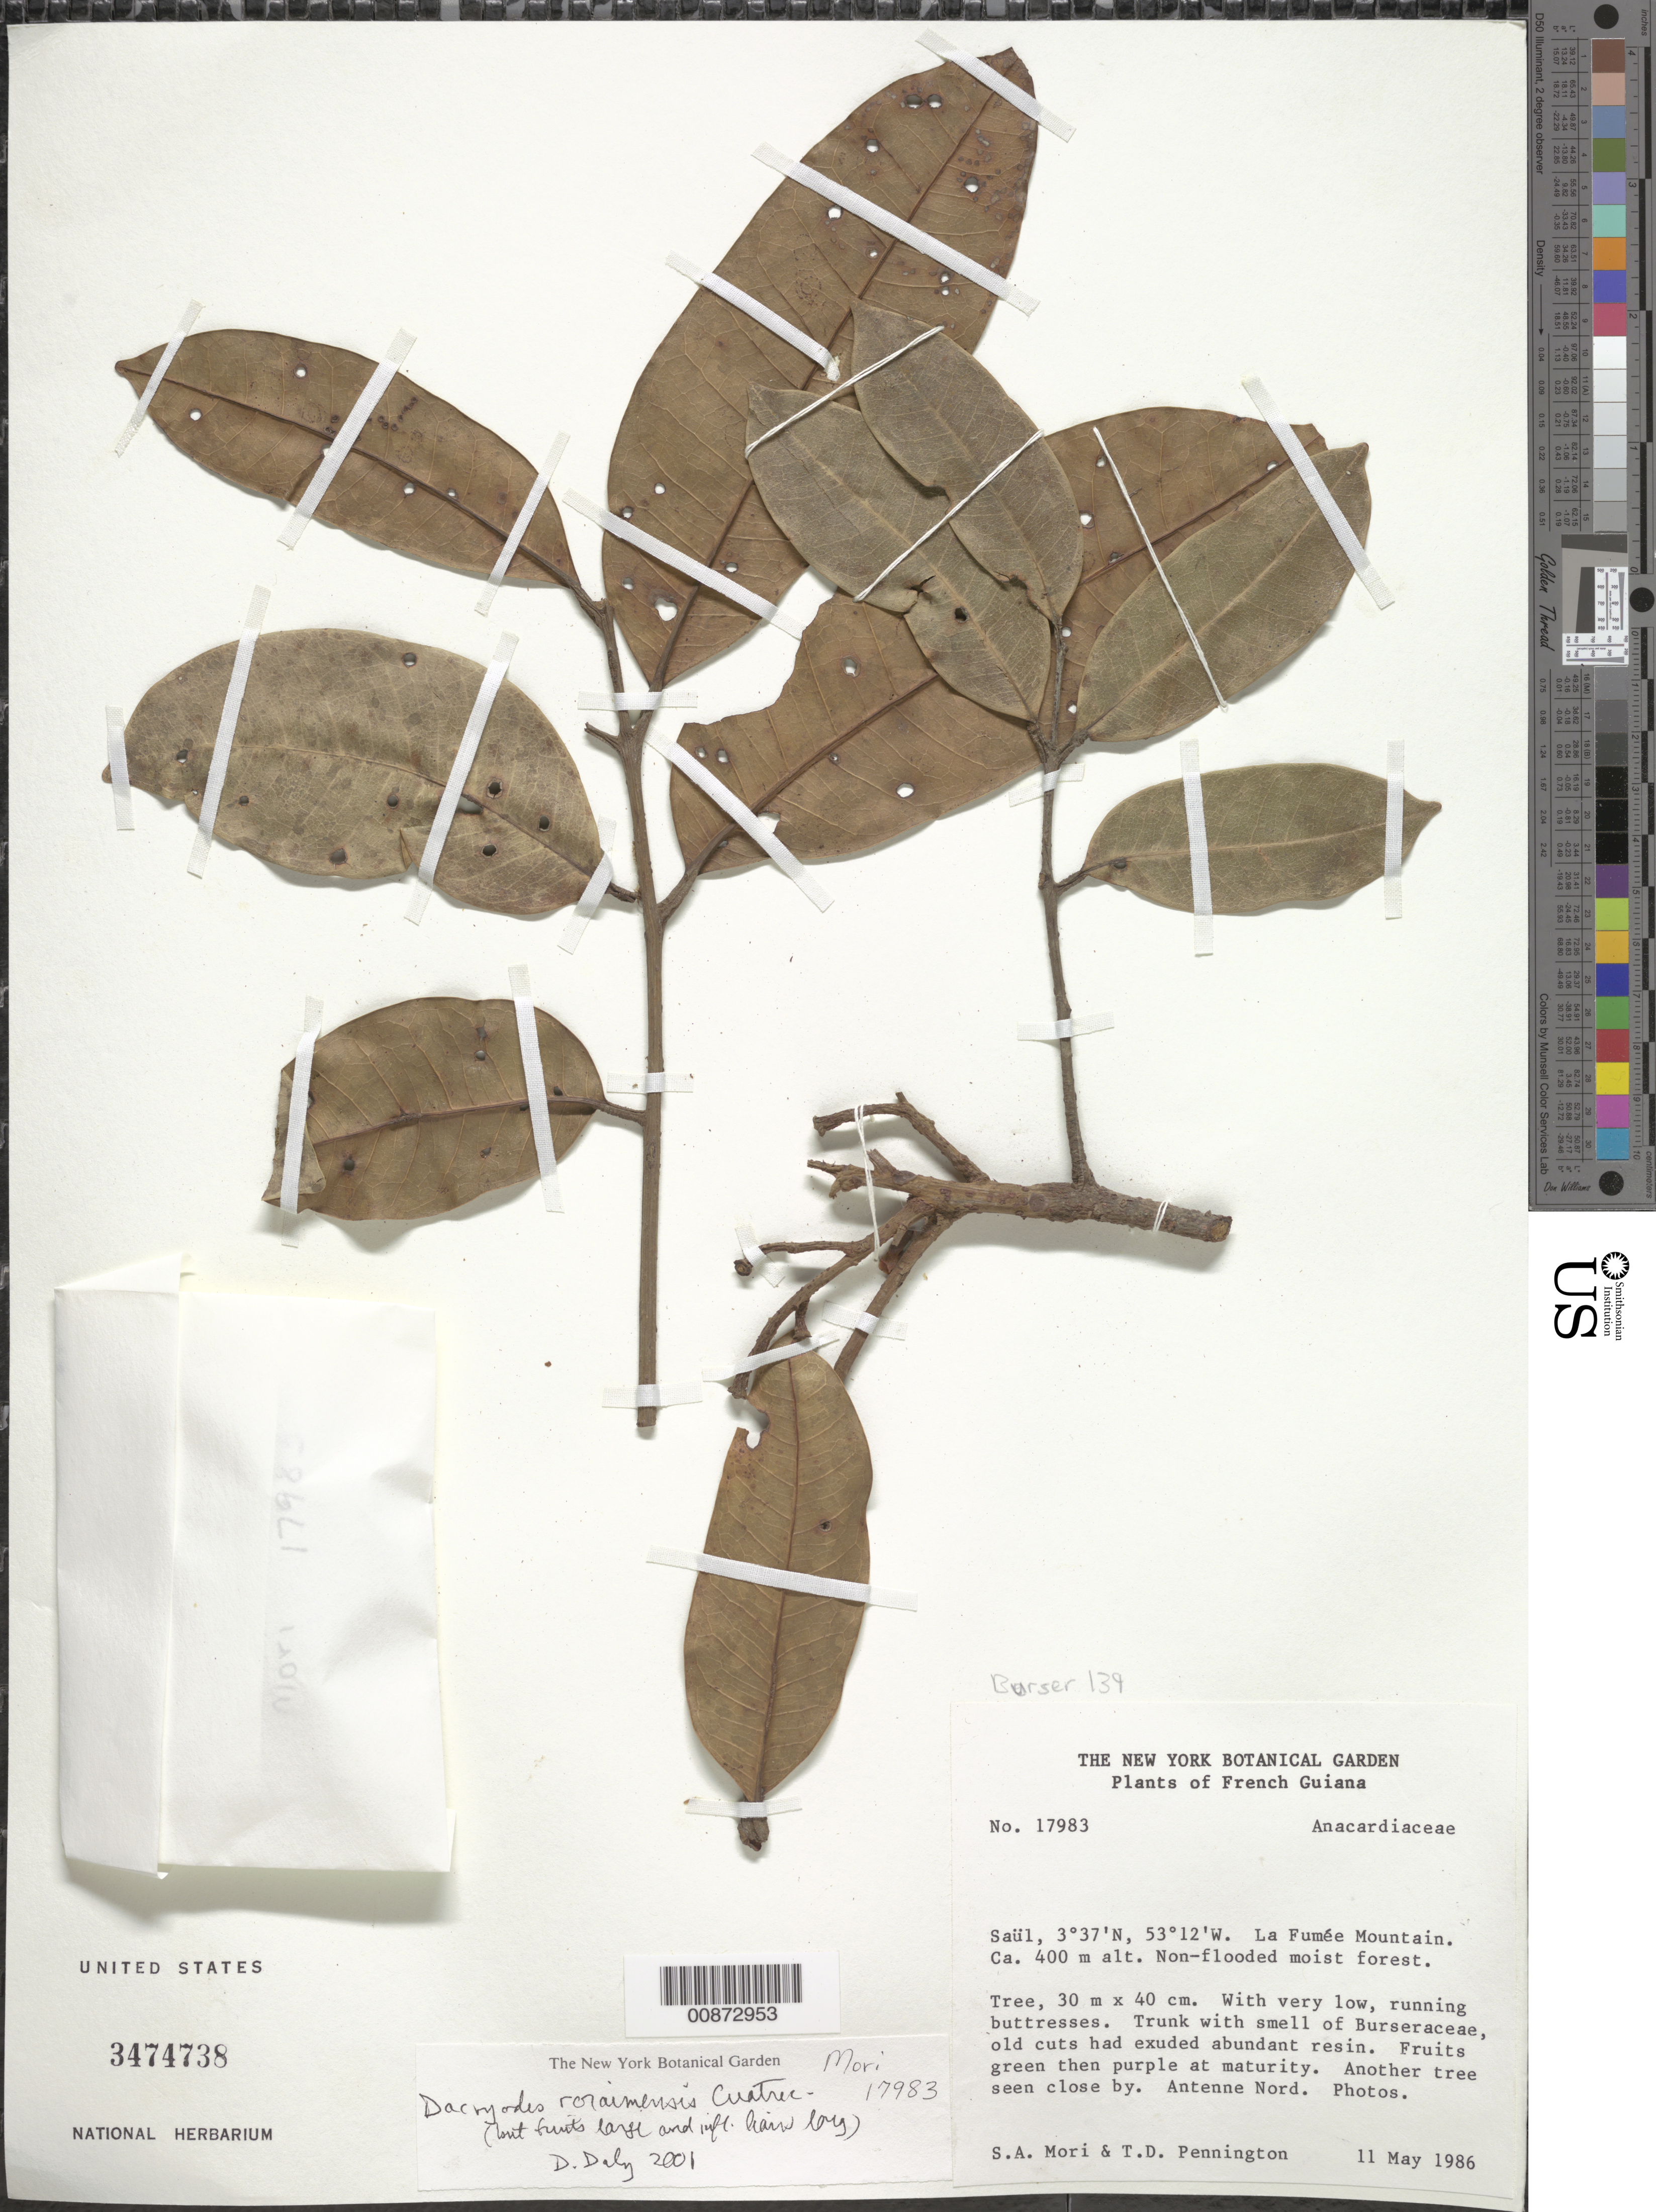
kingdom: Plantae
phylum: Tracheophyta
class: Magnoliopsida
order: Sapindales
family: Burseraceae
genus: Dacryodes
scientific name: Dacryodes roraimensis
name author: Cuatrec.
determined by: Daly, D. C.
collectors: S. Mori & T. D. Pennington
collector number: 17983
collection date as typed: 11-May-86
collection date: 1986-05-11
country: French Guiana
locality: Saül, La Fumée Mountain, Antenne Nord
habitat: Non-flooded moist forest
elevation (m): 400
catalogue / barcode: US 3474738